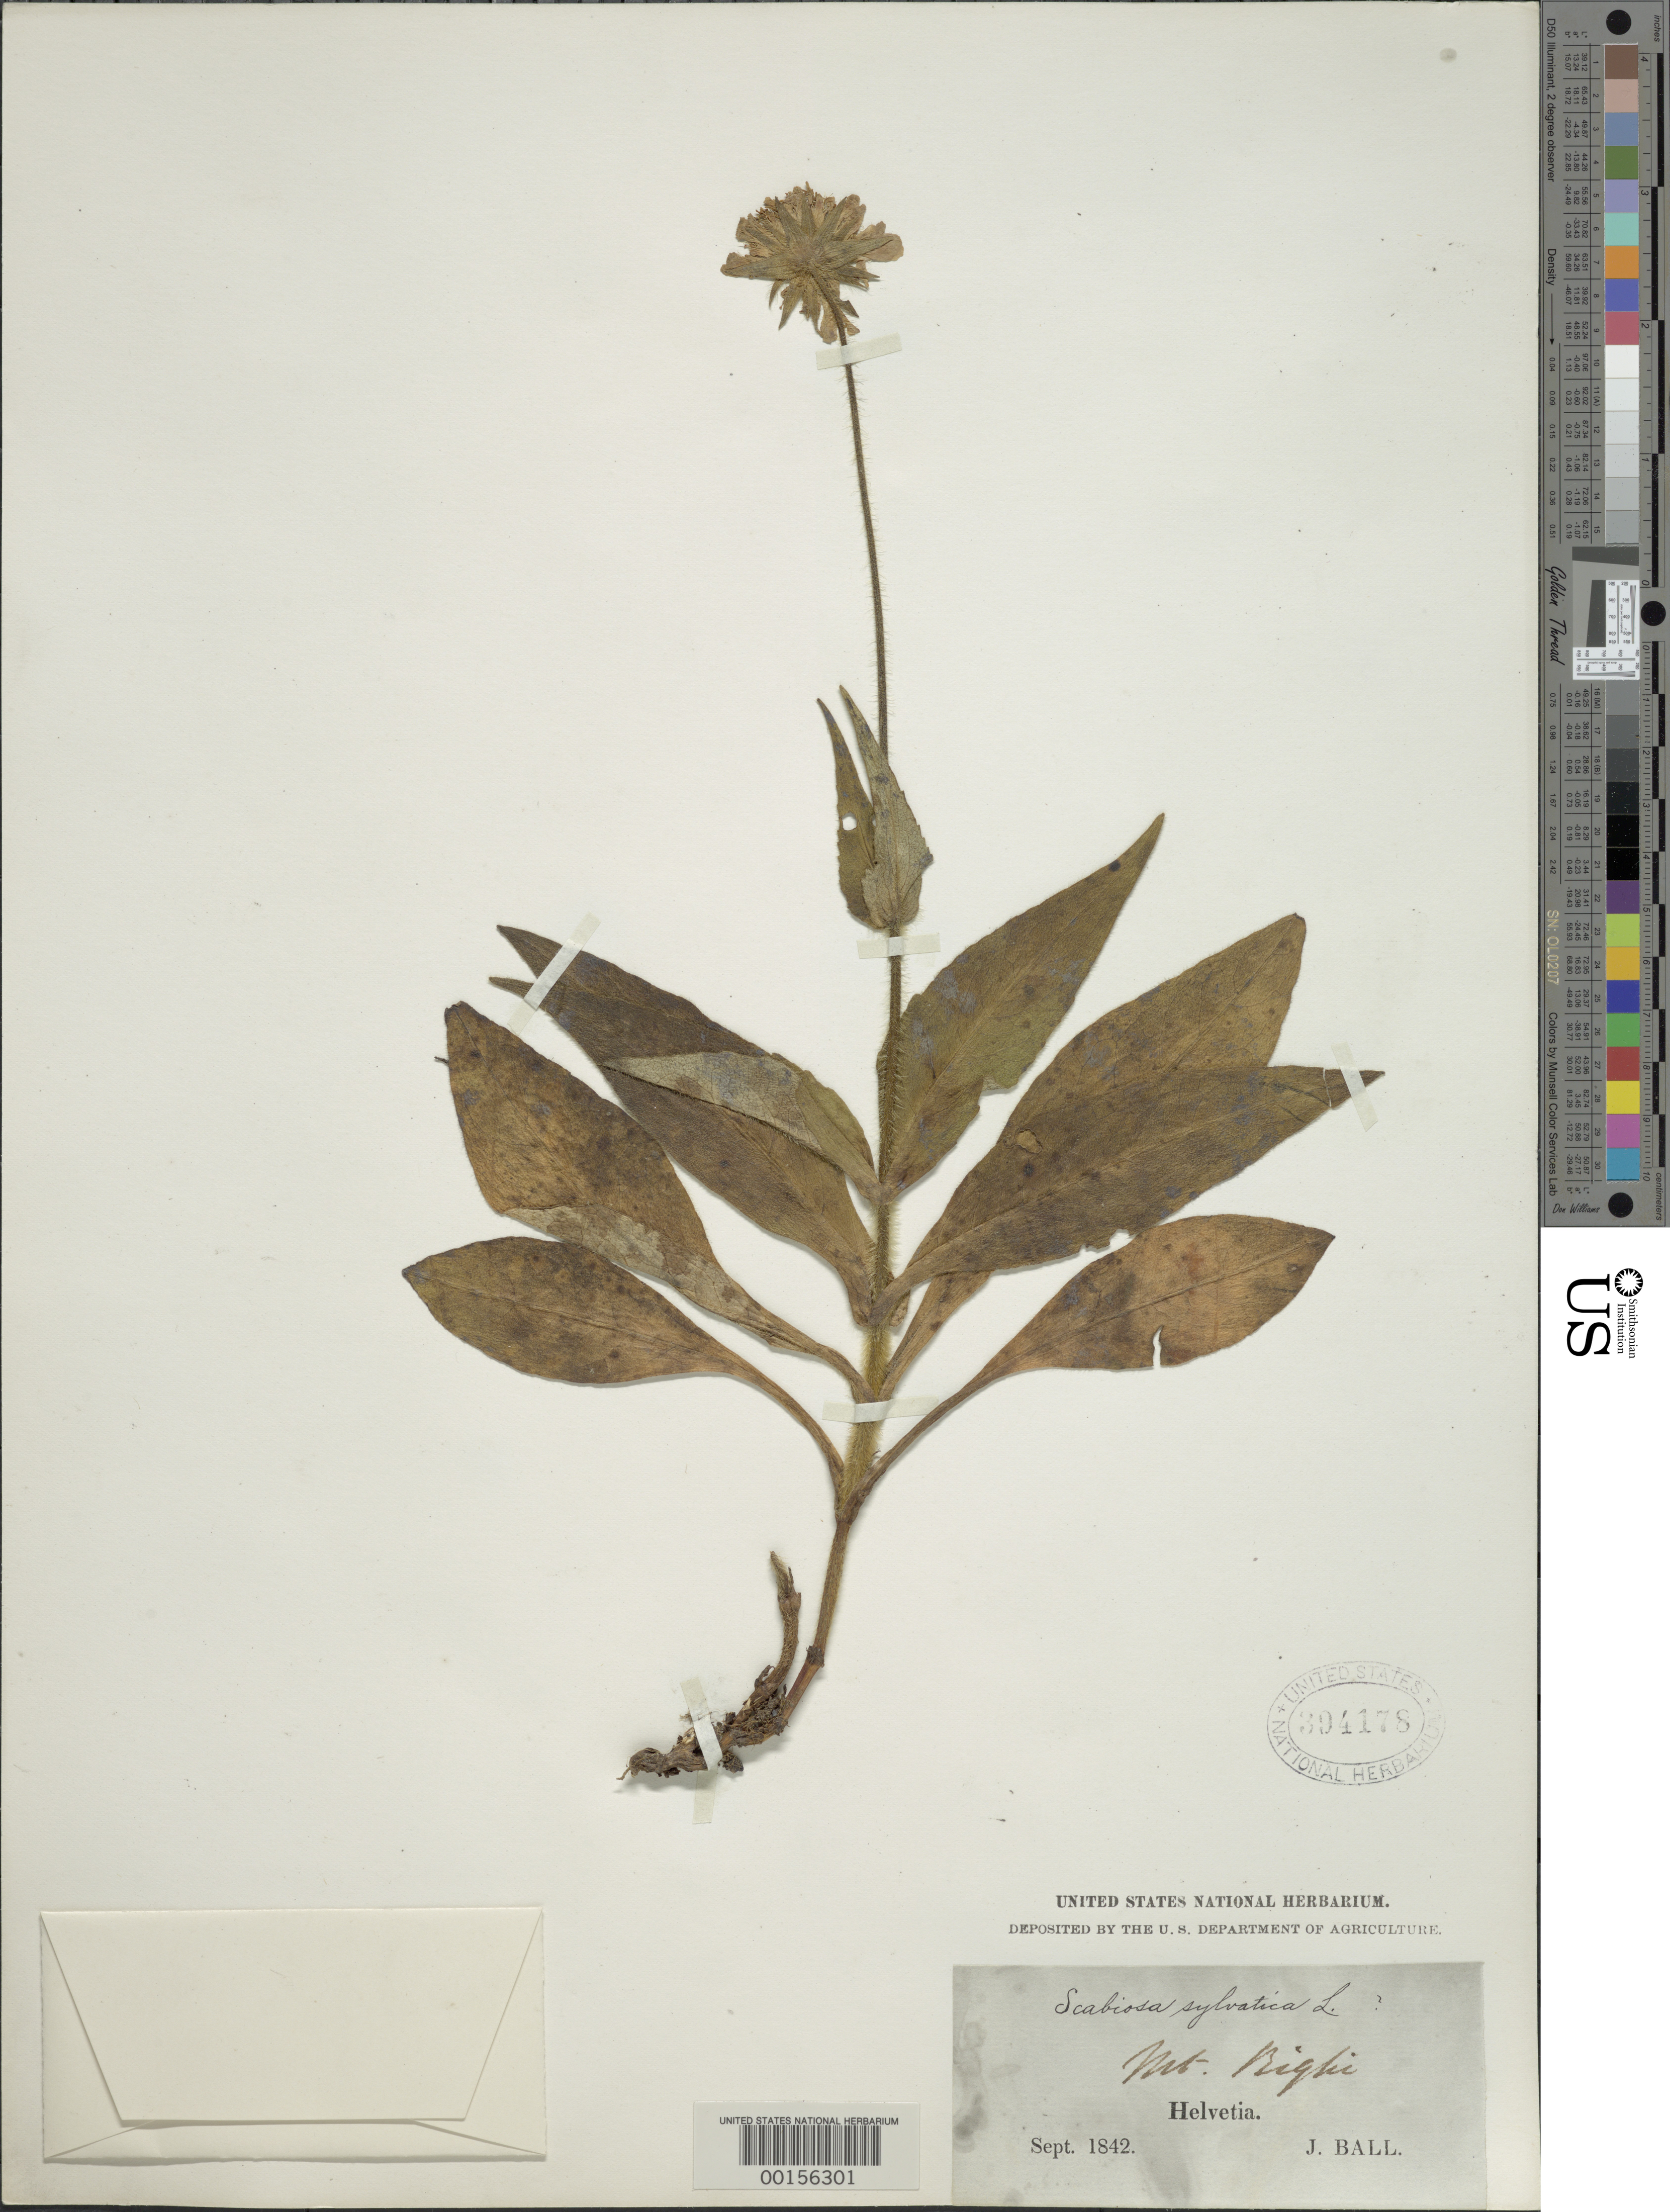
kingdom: Plantae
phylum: Tracheophyta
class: Magnoliopsida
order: Dipsacales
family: Caprifoliaceae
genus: Knautia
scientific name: Knautia sylvatica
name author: Duby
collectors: J. Ball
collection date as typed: Sep 1842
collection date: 1842-09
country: Switzerland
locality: Mt. Bighi. [Country: Malta?]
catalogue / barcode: US 394178